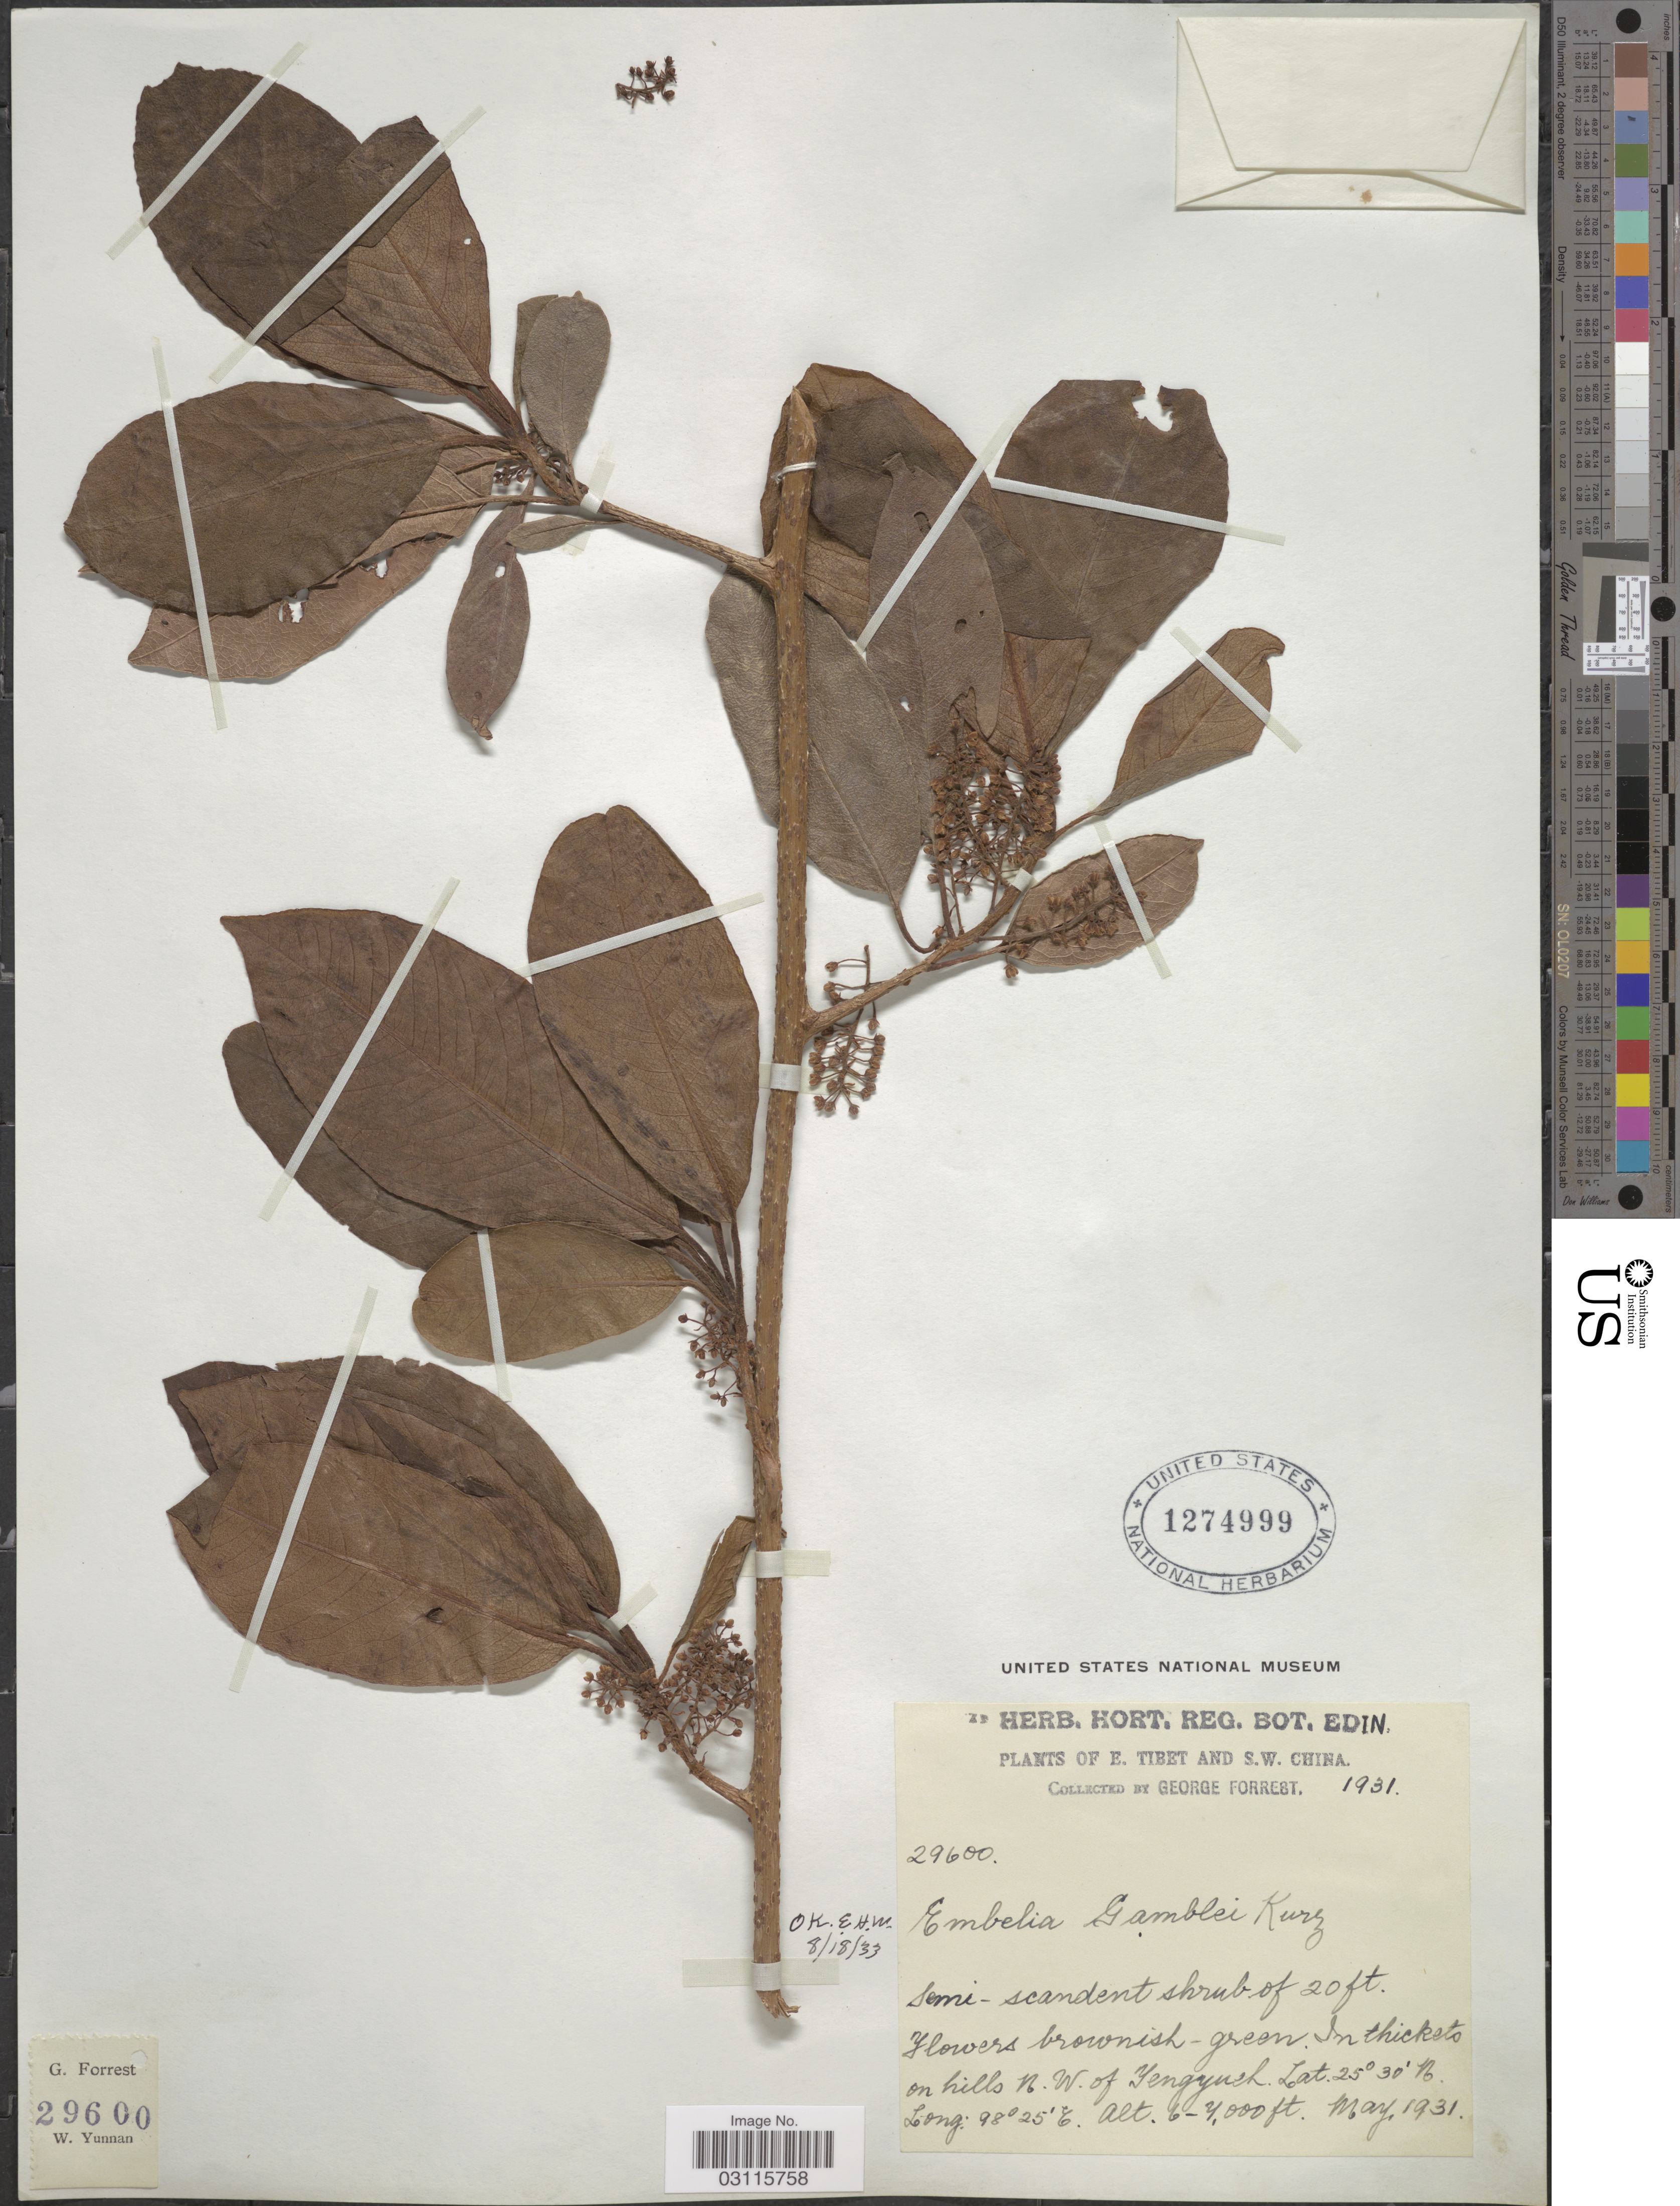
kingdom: Plantae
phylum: Tracheophyta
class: Magnoliopsida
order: Ericales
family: Primulaceae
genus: Embelia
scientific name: Embelia gamblei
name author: Kurz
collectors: G. Forrest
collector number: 29600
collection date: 1931-05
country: China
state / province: Xizang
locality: E. Tibet and S.W. China. In thickets on hills N.W. of Yengyneh [interpreted]. W. Yunnan [unsure placement].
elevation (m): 1829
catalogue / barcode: US 1274999